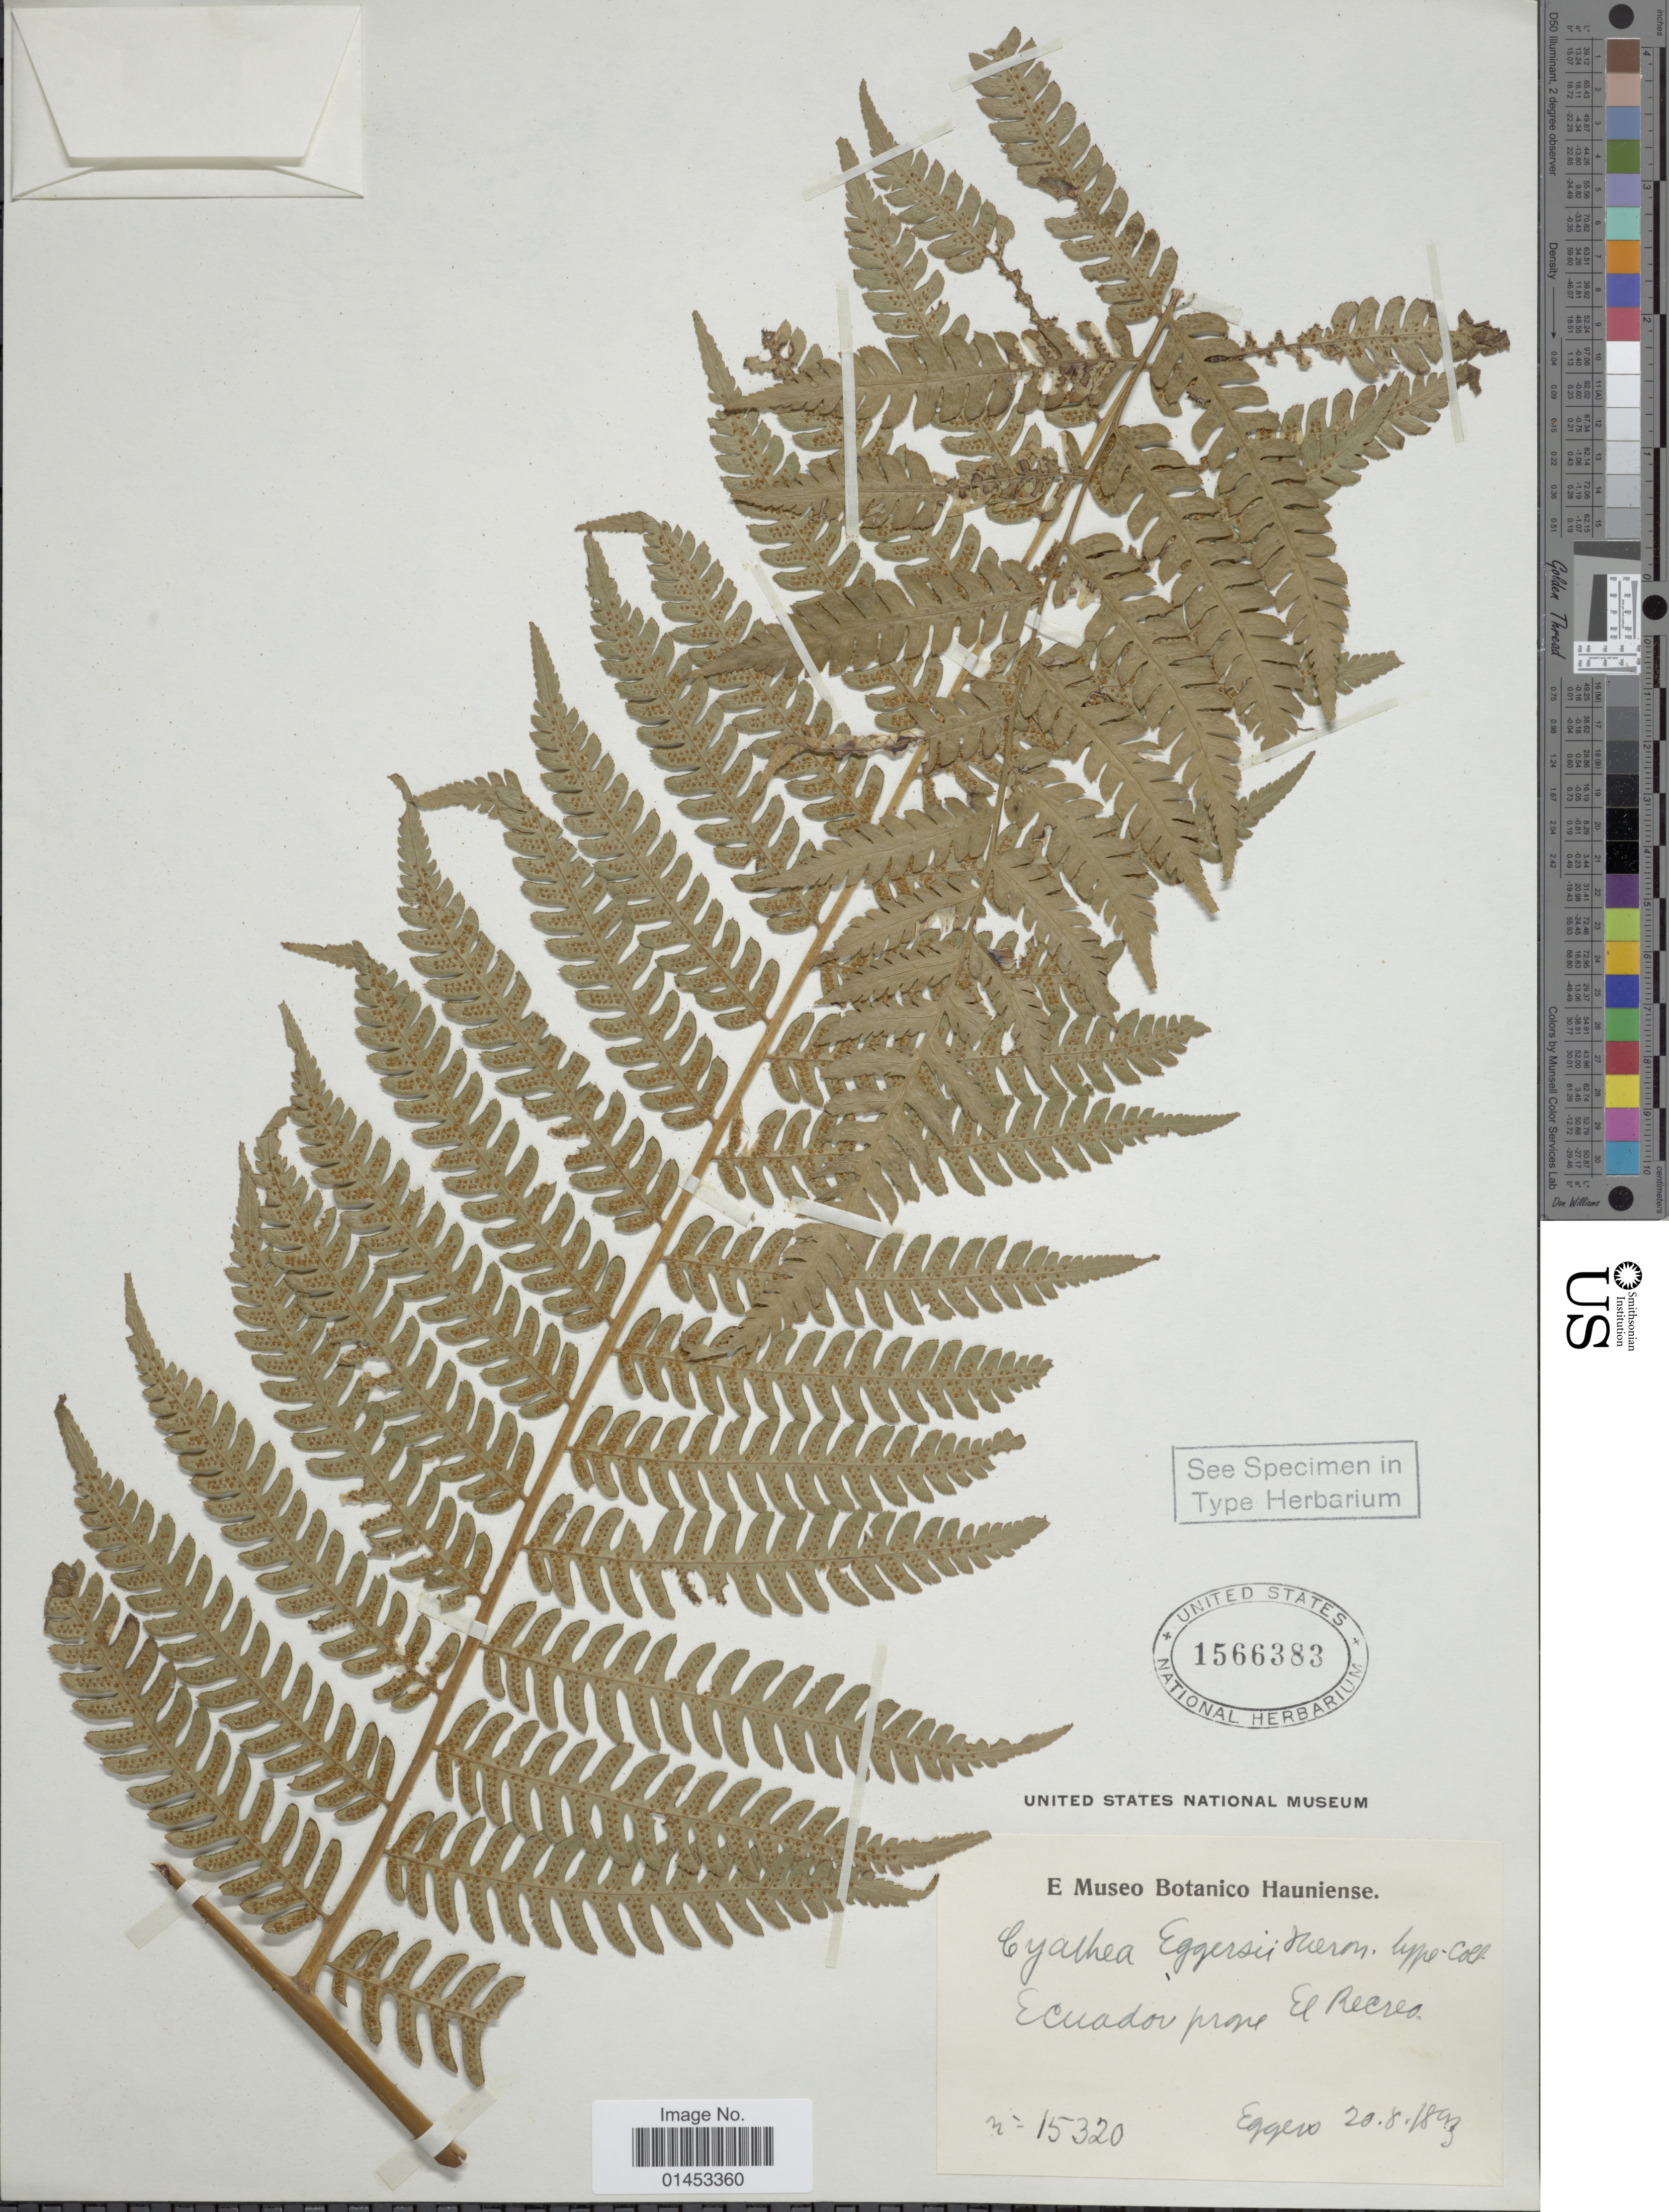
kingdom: Plantae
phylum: Tracheophyta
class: Polypodiopsida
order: Cyatheales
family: Cyatheaceae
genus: Cyathea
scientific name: Cyathea sp.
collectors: -. Eggers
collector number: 15320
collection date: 1809-08-20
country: Ecuador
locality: Ecuador prope El Recreo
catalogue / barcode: US 1566383